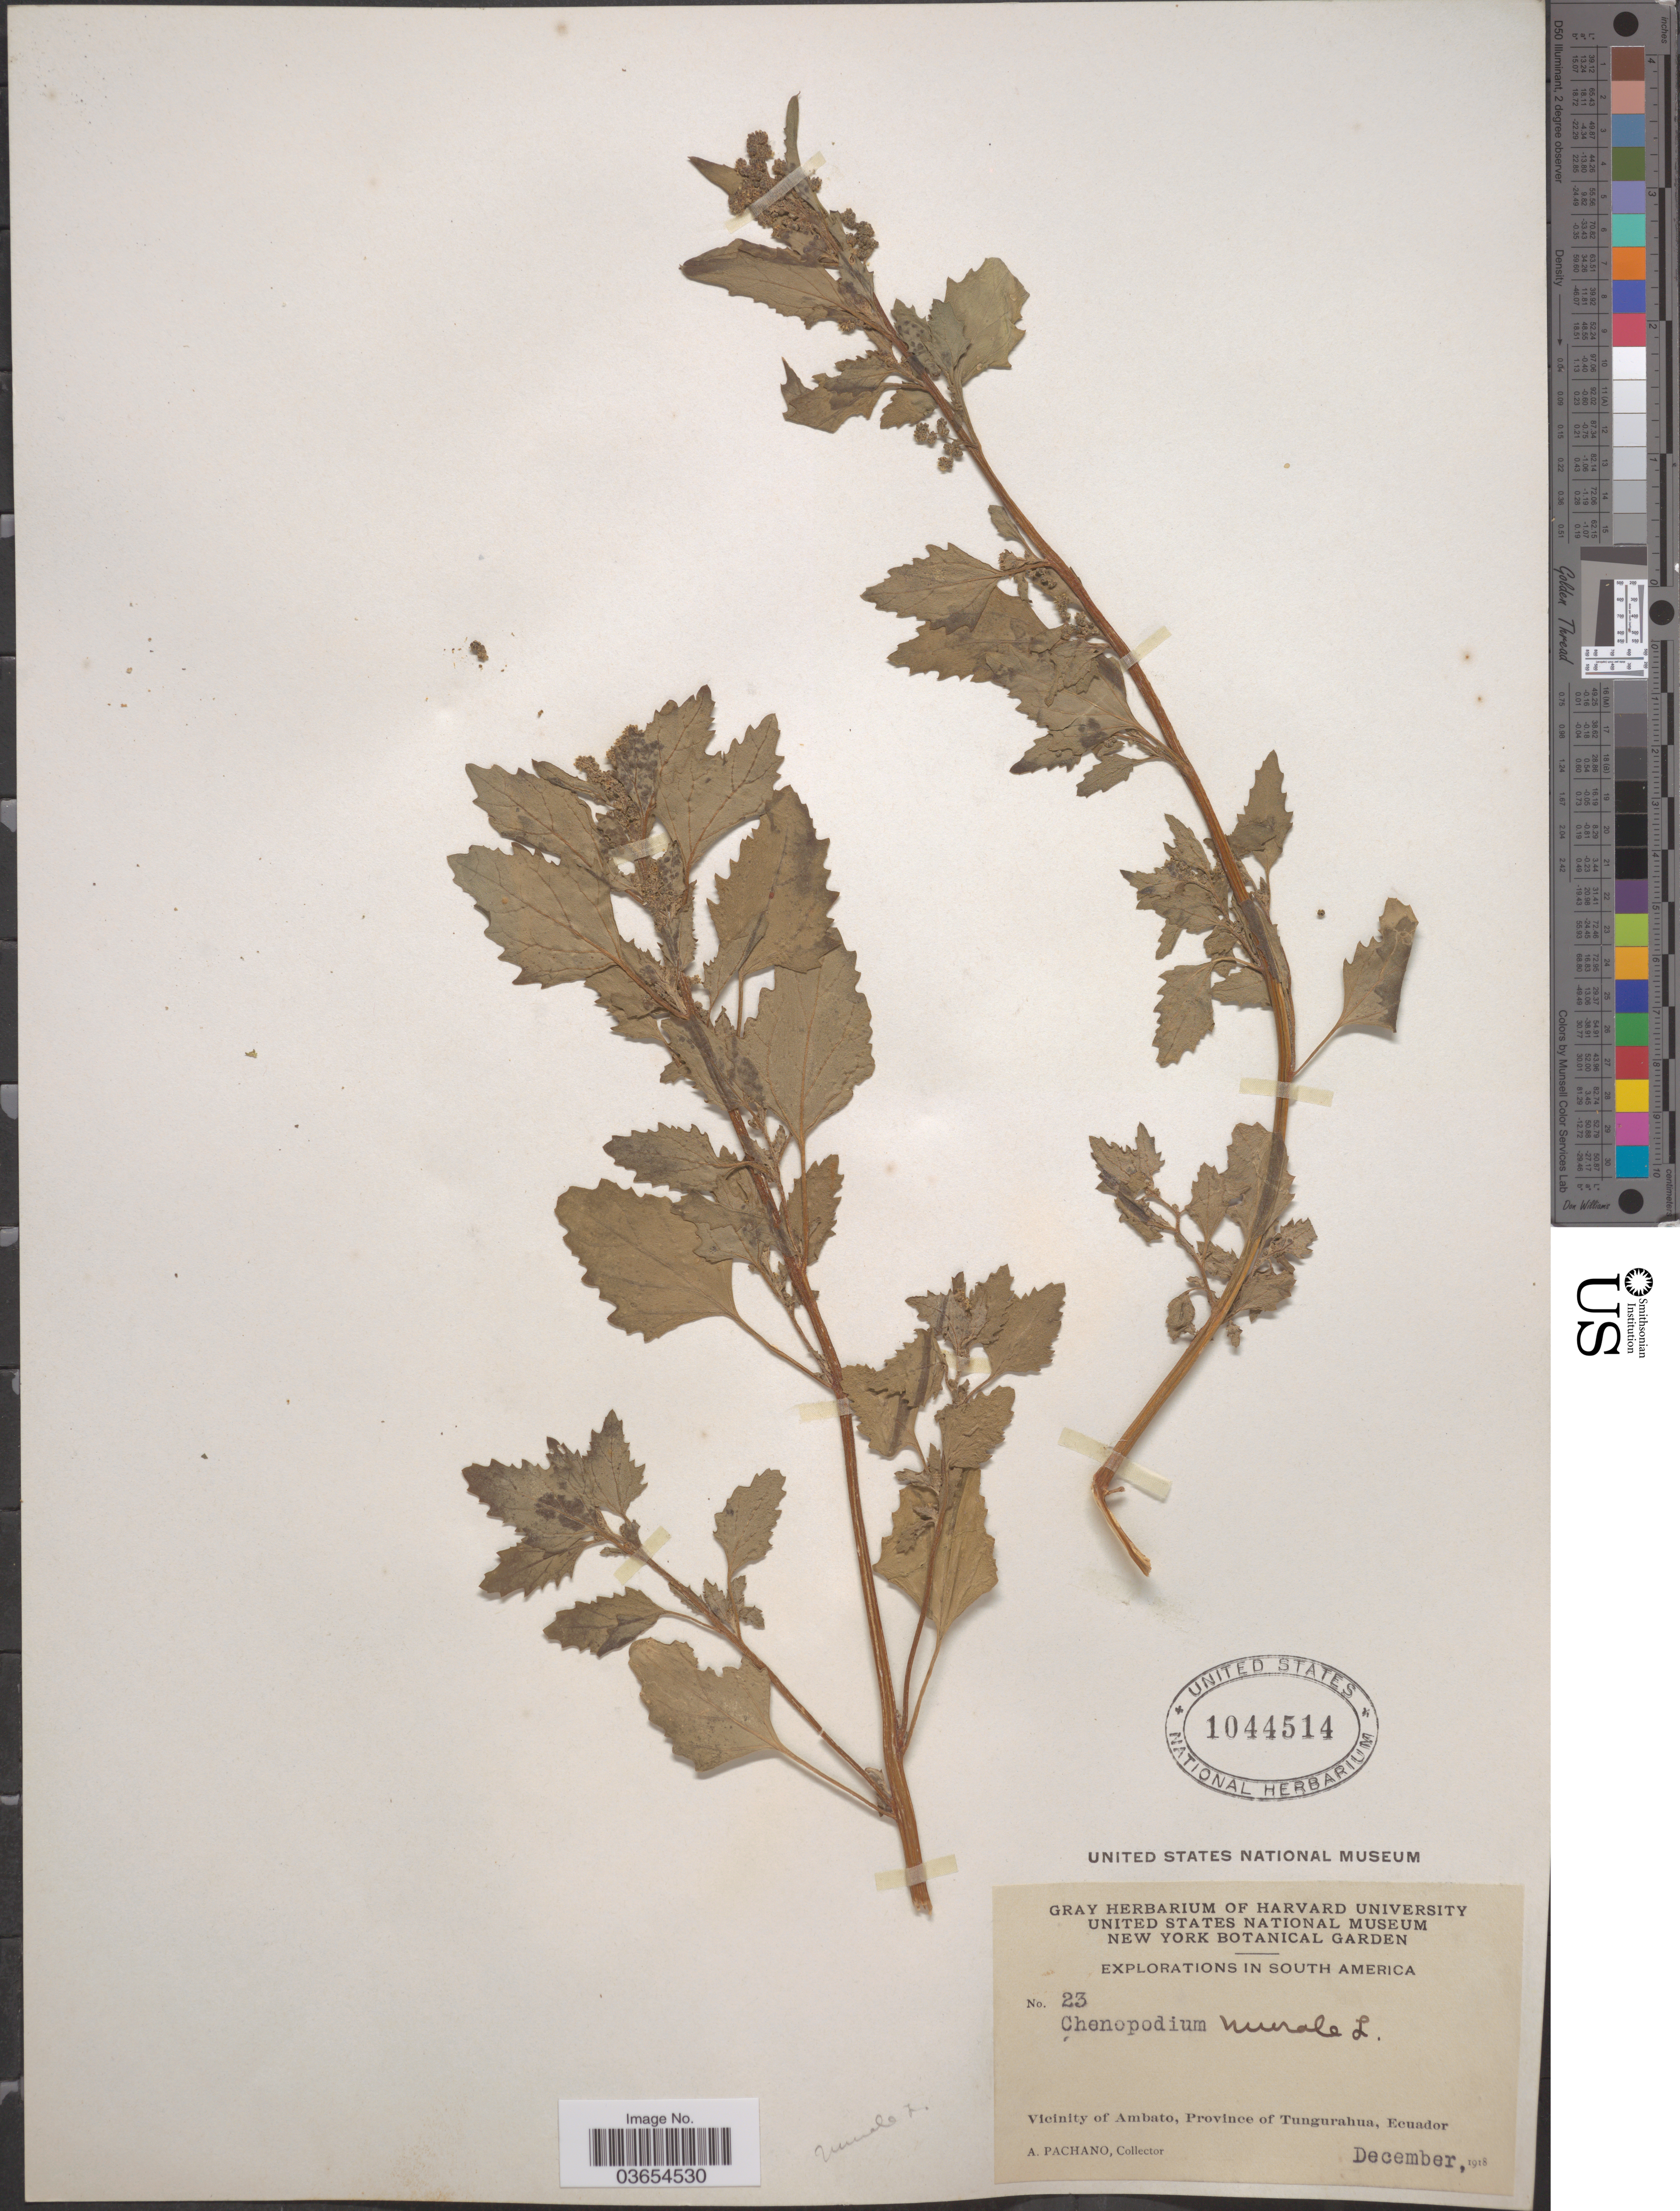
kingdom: Plantae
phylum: Tracheophyta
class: Magnoliopsida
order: Caryophyllales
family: Amaranthaceae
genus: Chenopodium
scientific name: Chenopodium murale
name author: L.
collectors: A. Pachano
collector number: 23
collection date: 1918-12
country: Ecuador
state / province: Tungurahua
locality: Vicinity of Ambato.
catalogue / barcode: US 1044514